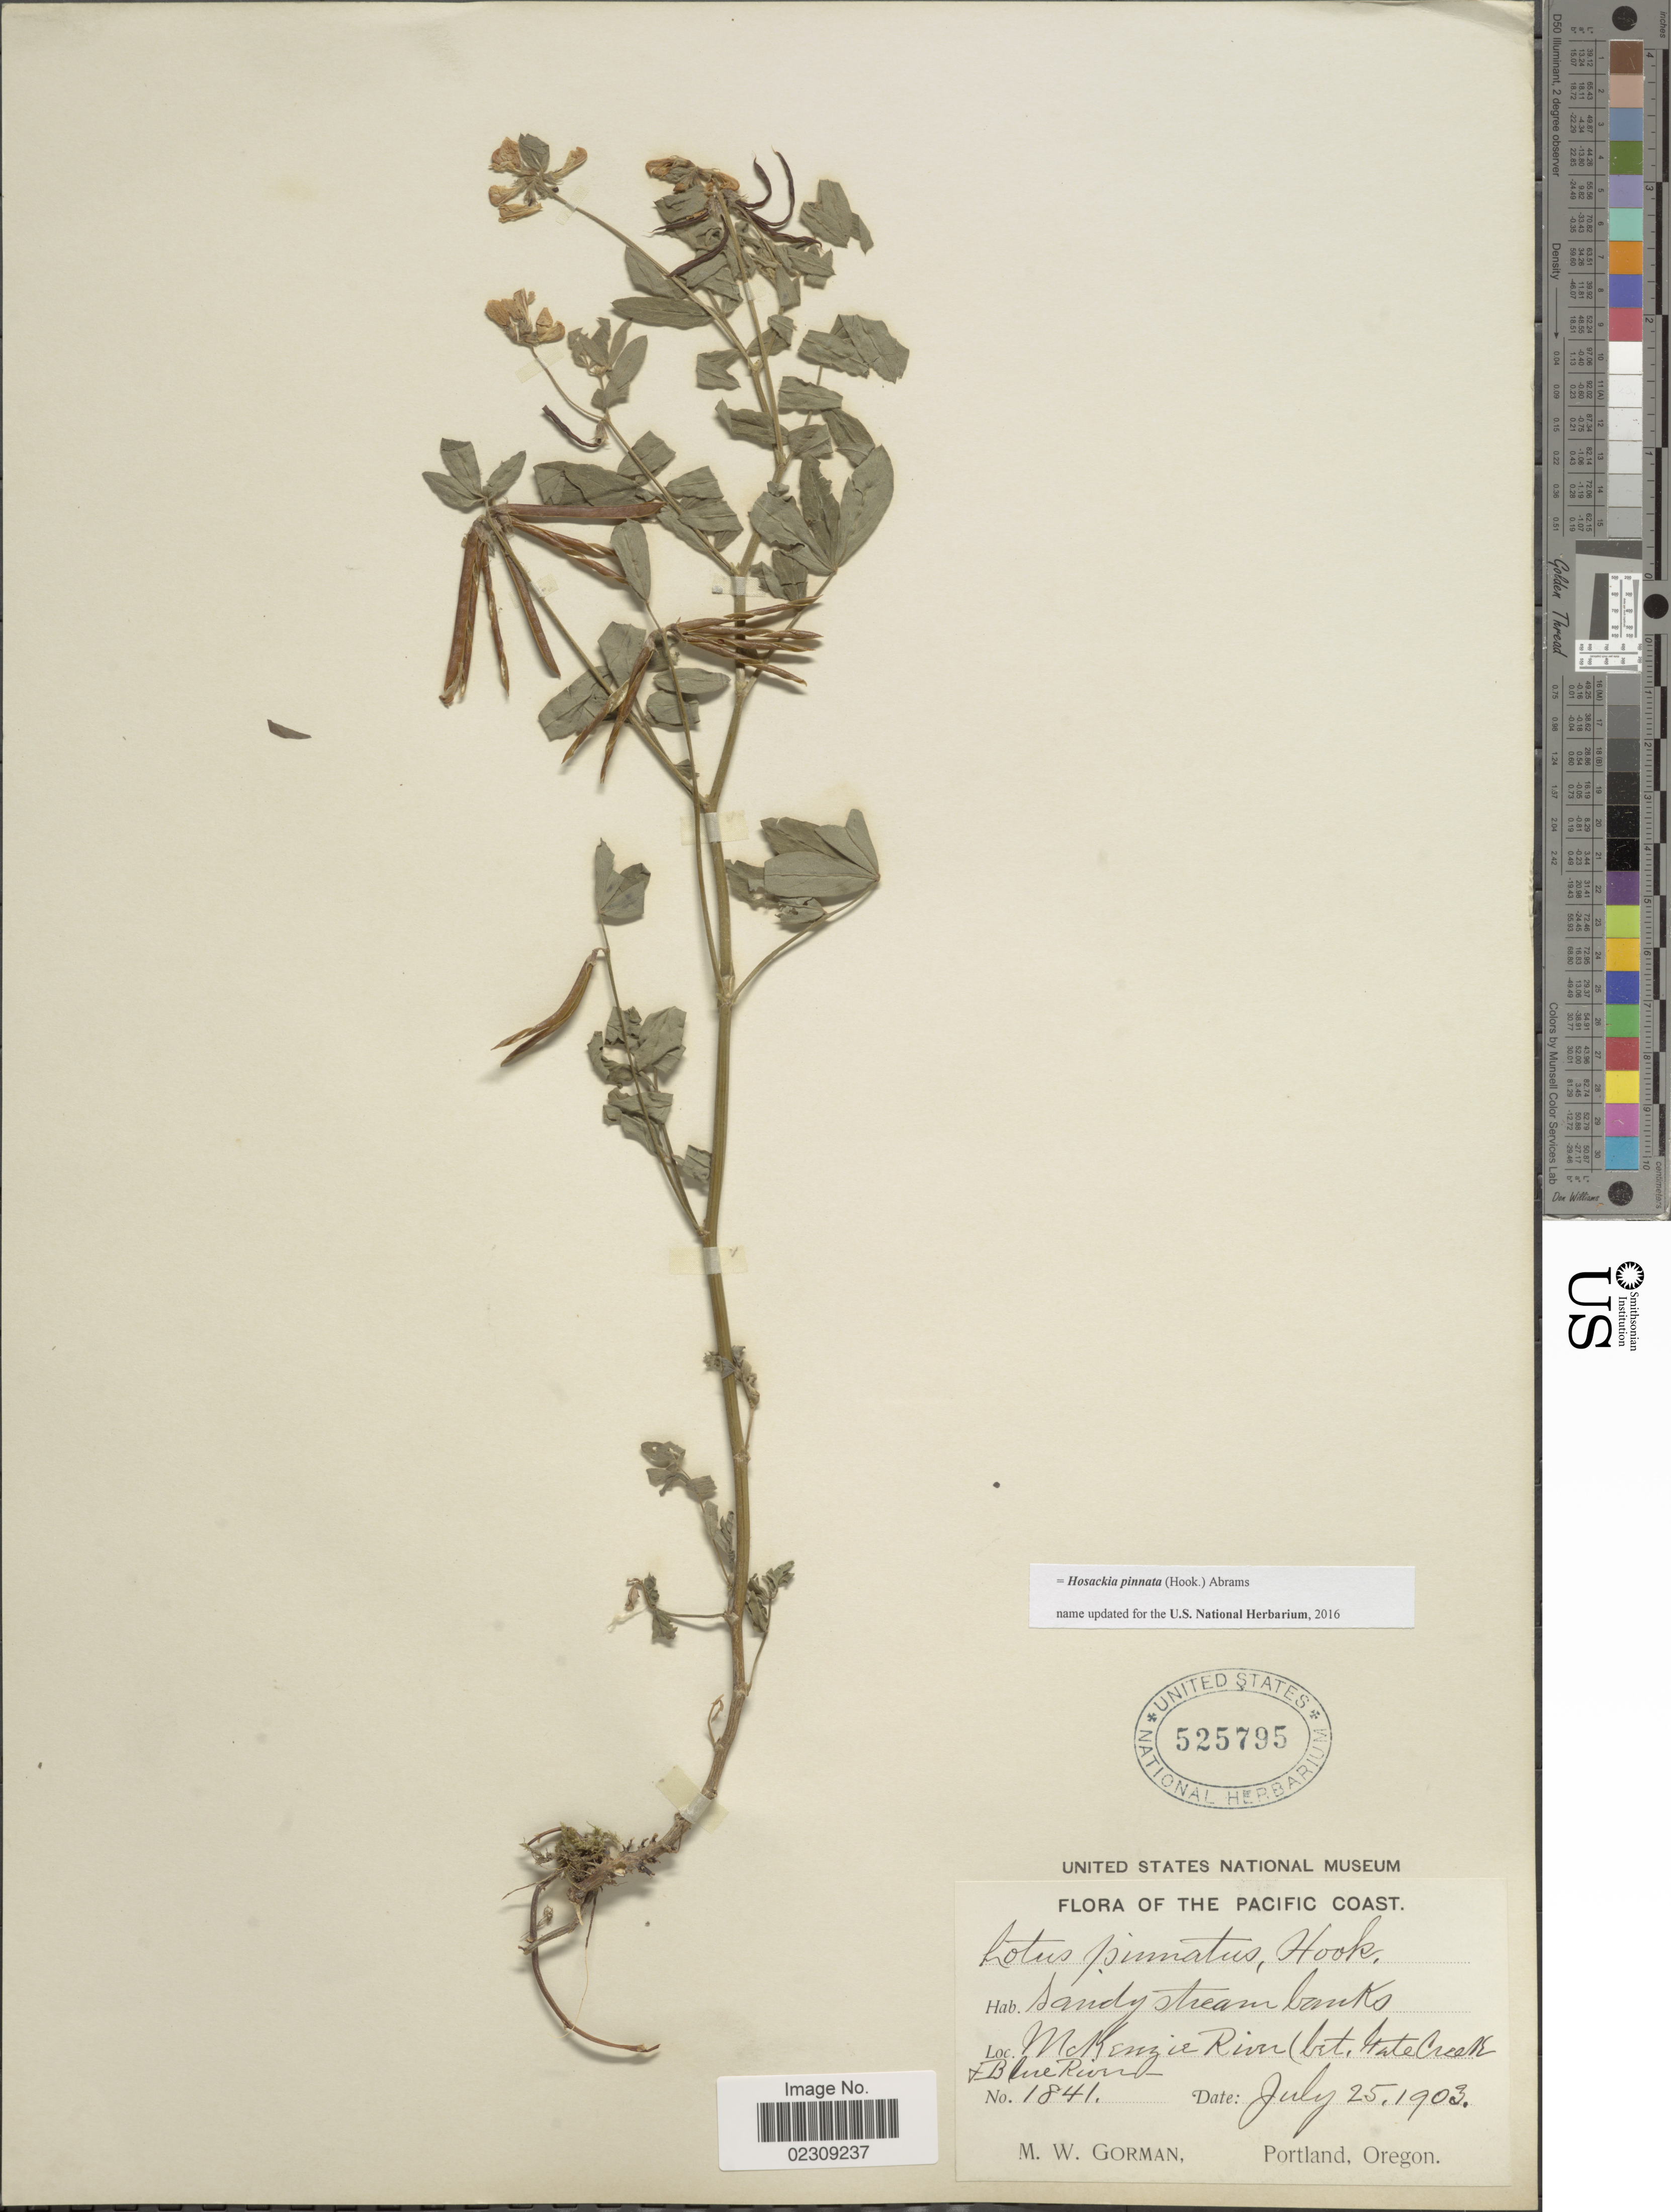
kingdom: Plantae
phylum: Tracheophyta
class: Magnoliopsida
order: Fabales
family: Fabaceae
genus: Hosackia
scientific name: Hosackia pinnata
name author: (Hook.) Abrams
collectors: M. W. Gorman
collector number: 1841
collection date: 1903-07-25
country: United States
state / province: Oregon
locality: The Pacific Coast, Sandy stream banks, McKenzie River (Bet. State Creek + Blue River)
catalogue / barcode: US 525795